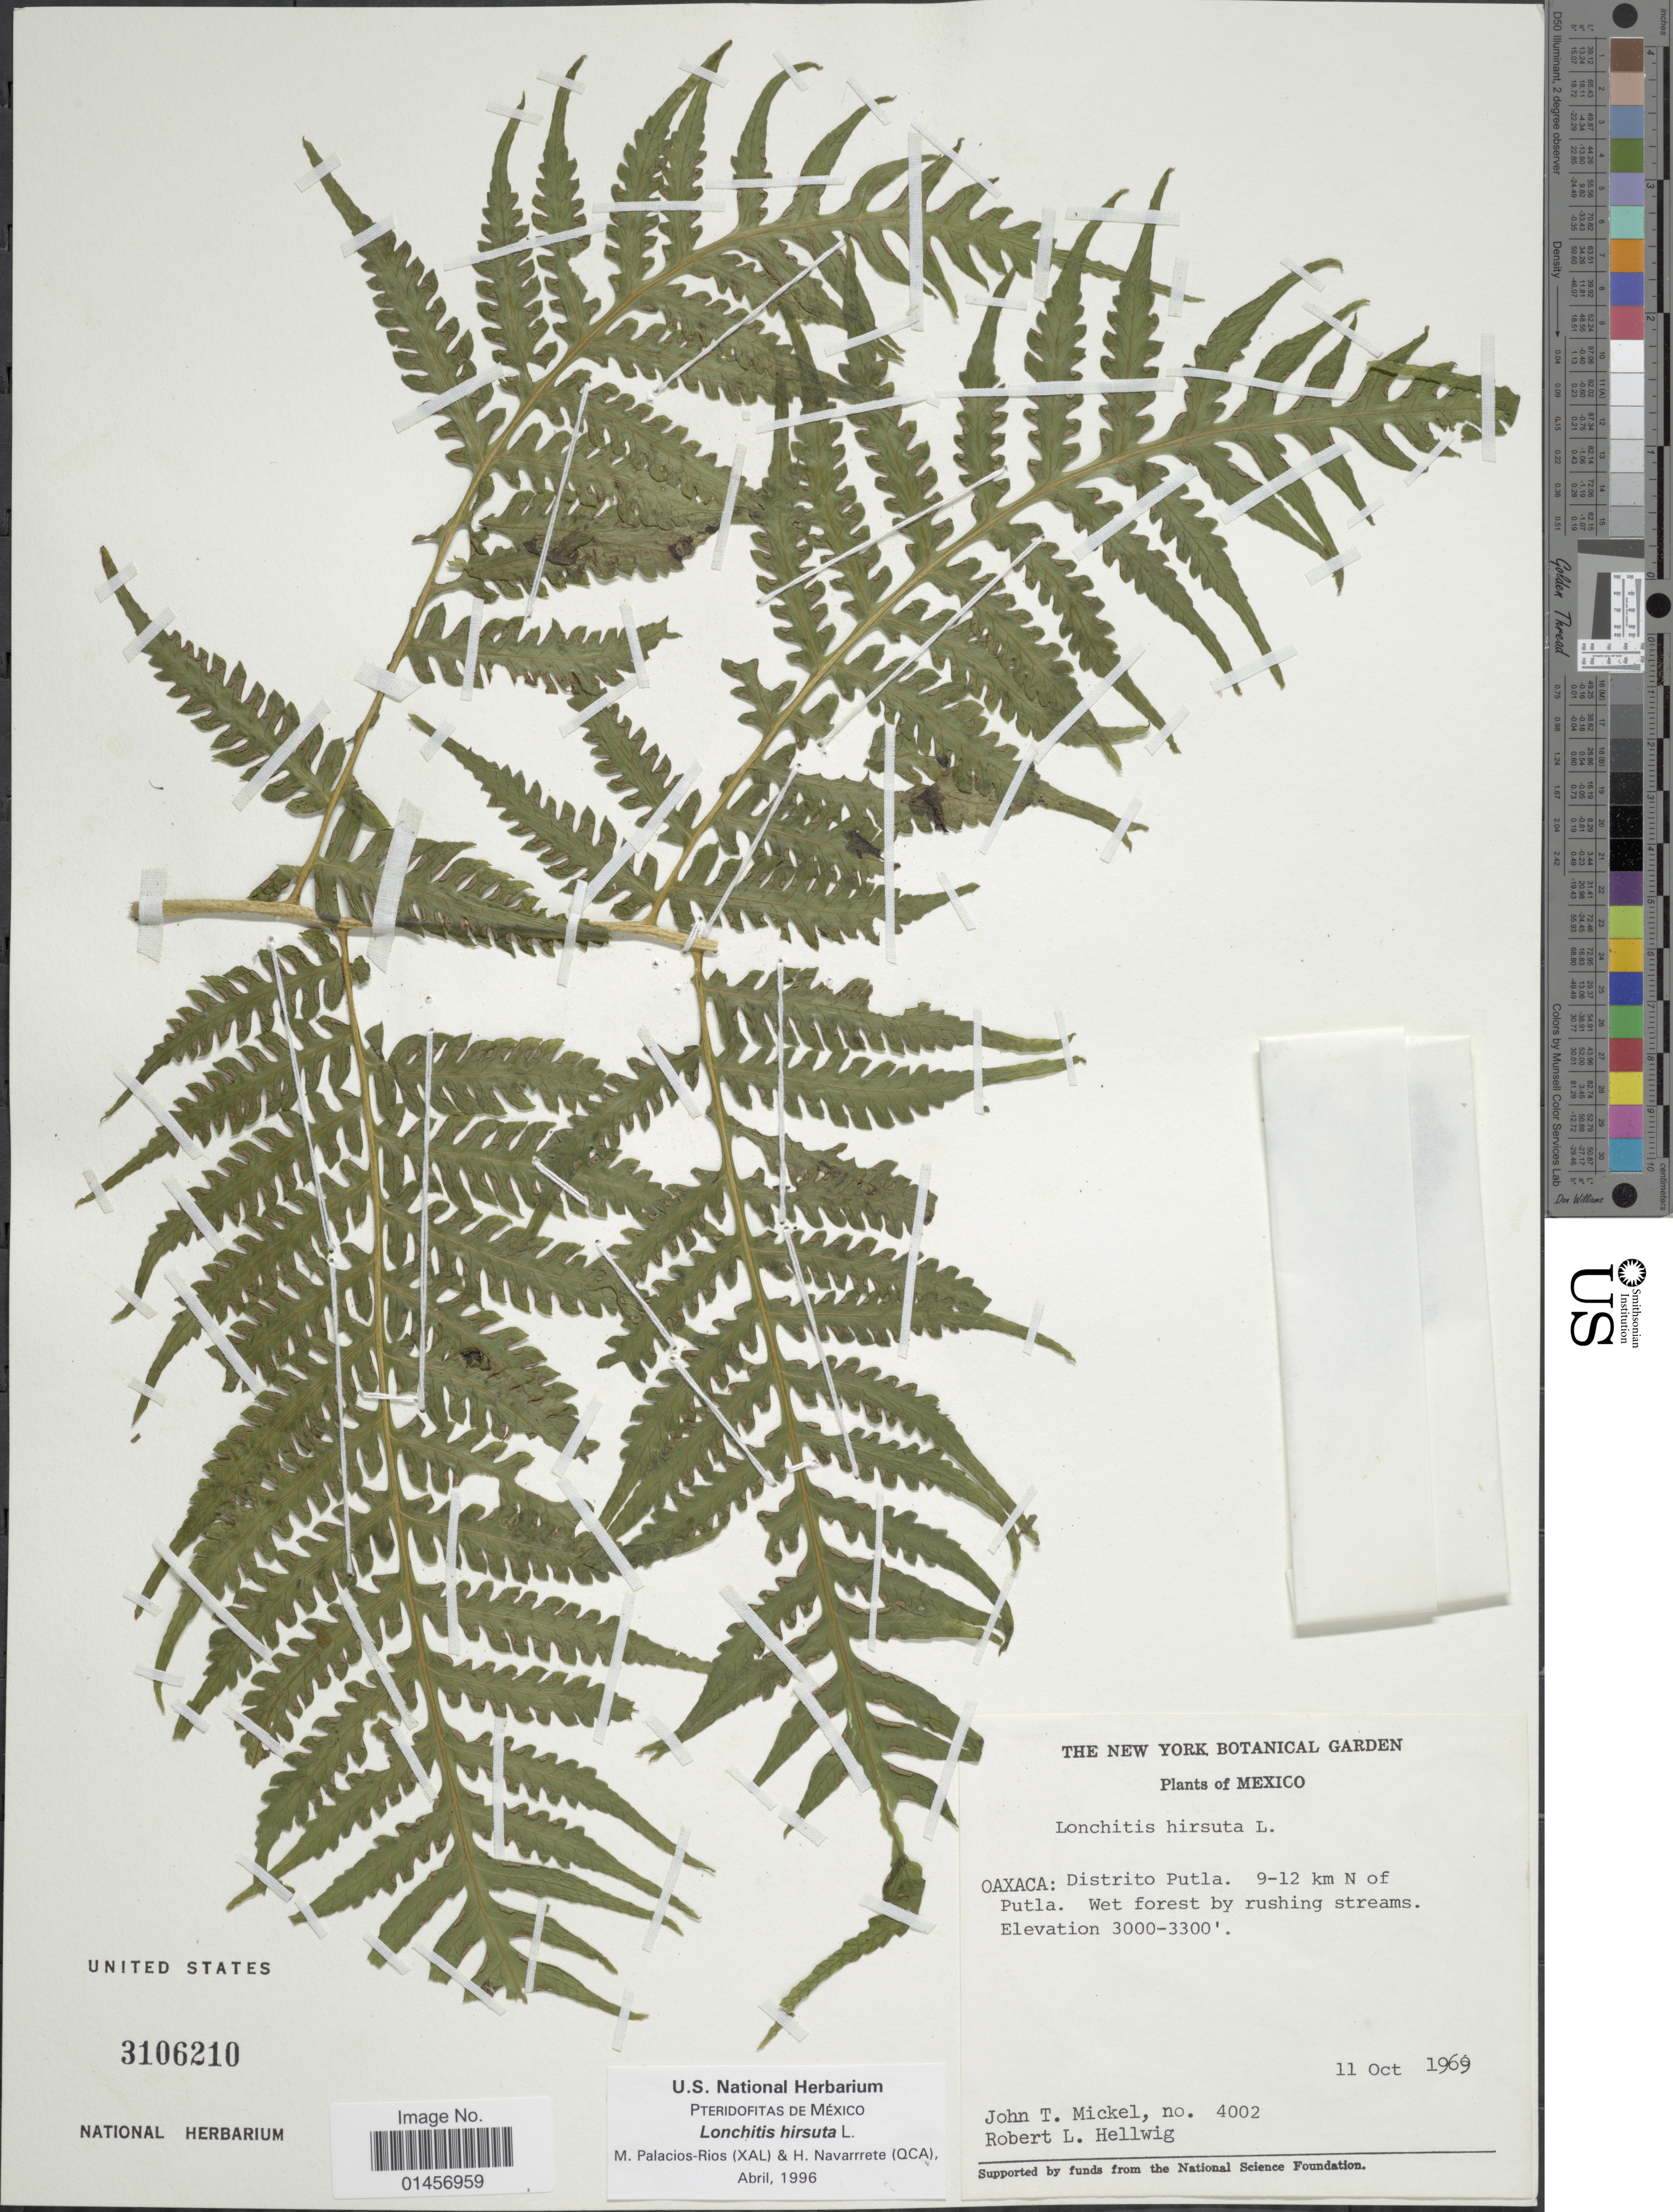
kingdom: Plantae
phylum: Tracheophyta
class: Polypodiopsida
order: Polypodiales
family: Lonchitidaceae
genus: Lonchitis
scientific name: Lonchitis hirsuta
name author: L.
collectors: J. T. Mickel & R. Hellwig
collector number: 4002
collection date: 1969-10-11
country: Mexico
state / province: Oaxaca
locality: Mexico, Distrito Putla. 9-12 km N of Pulta.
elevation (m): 914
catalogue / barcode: US 3106210